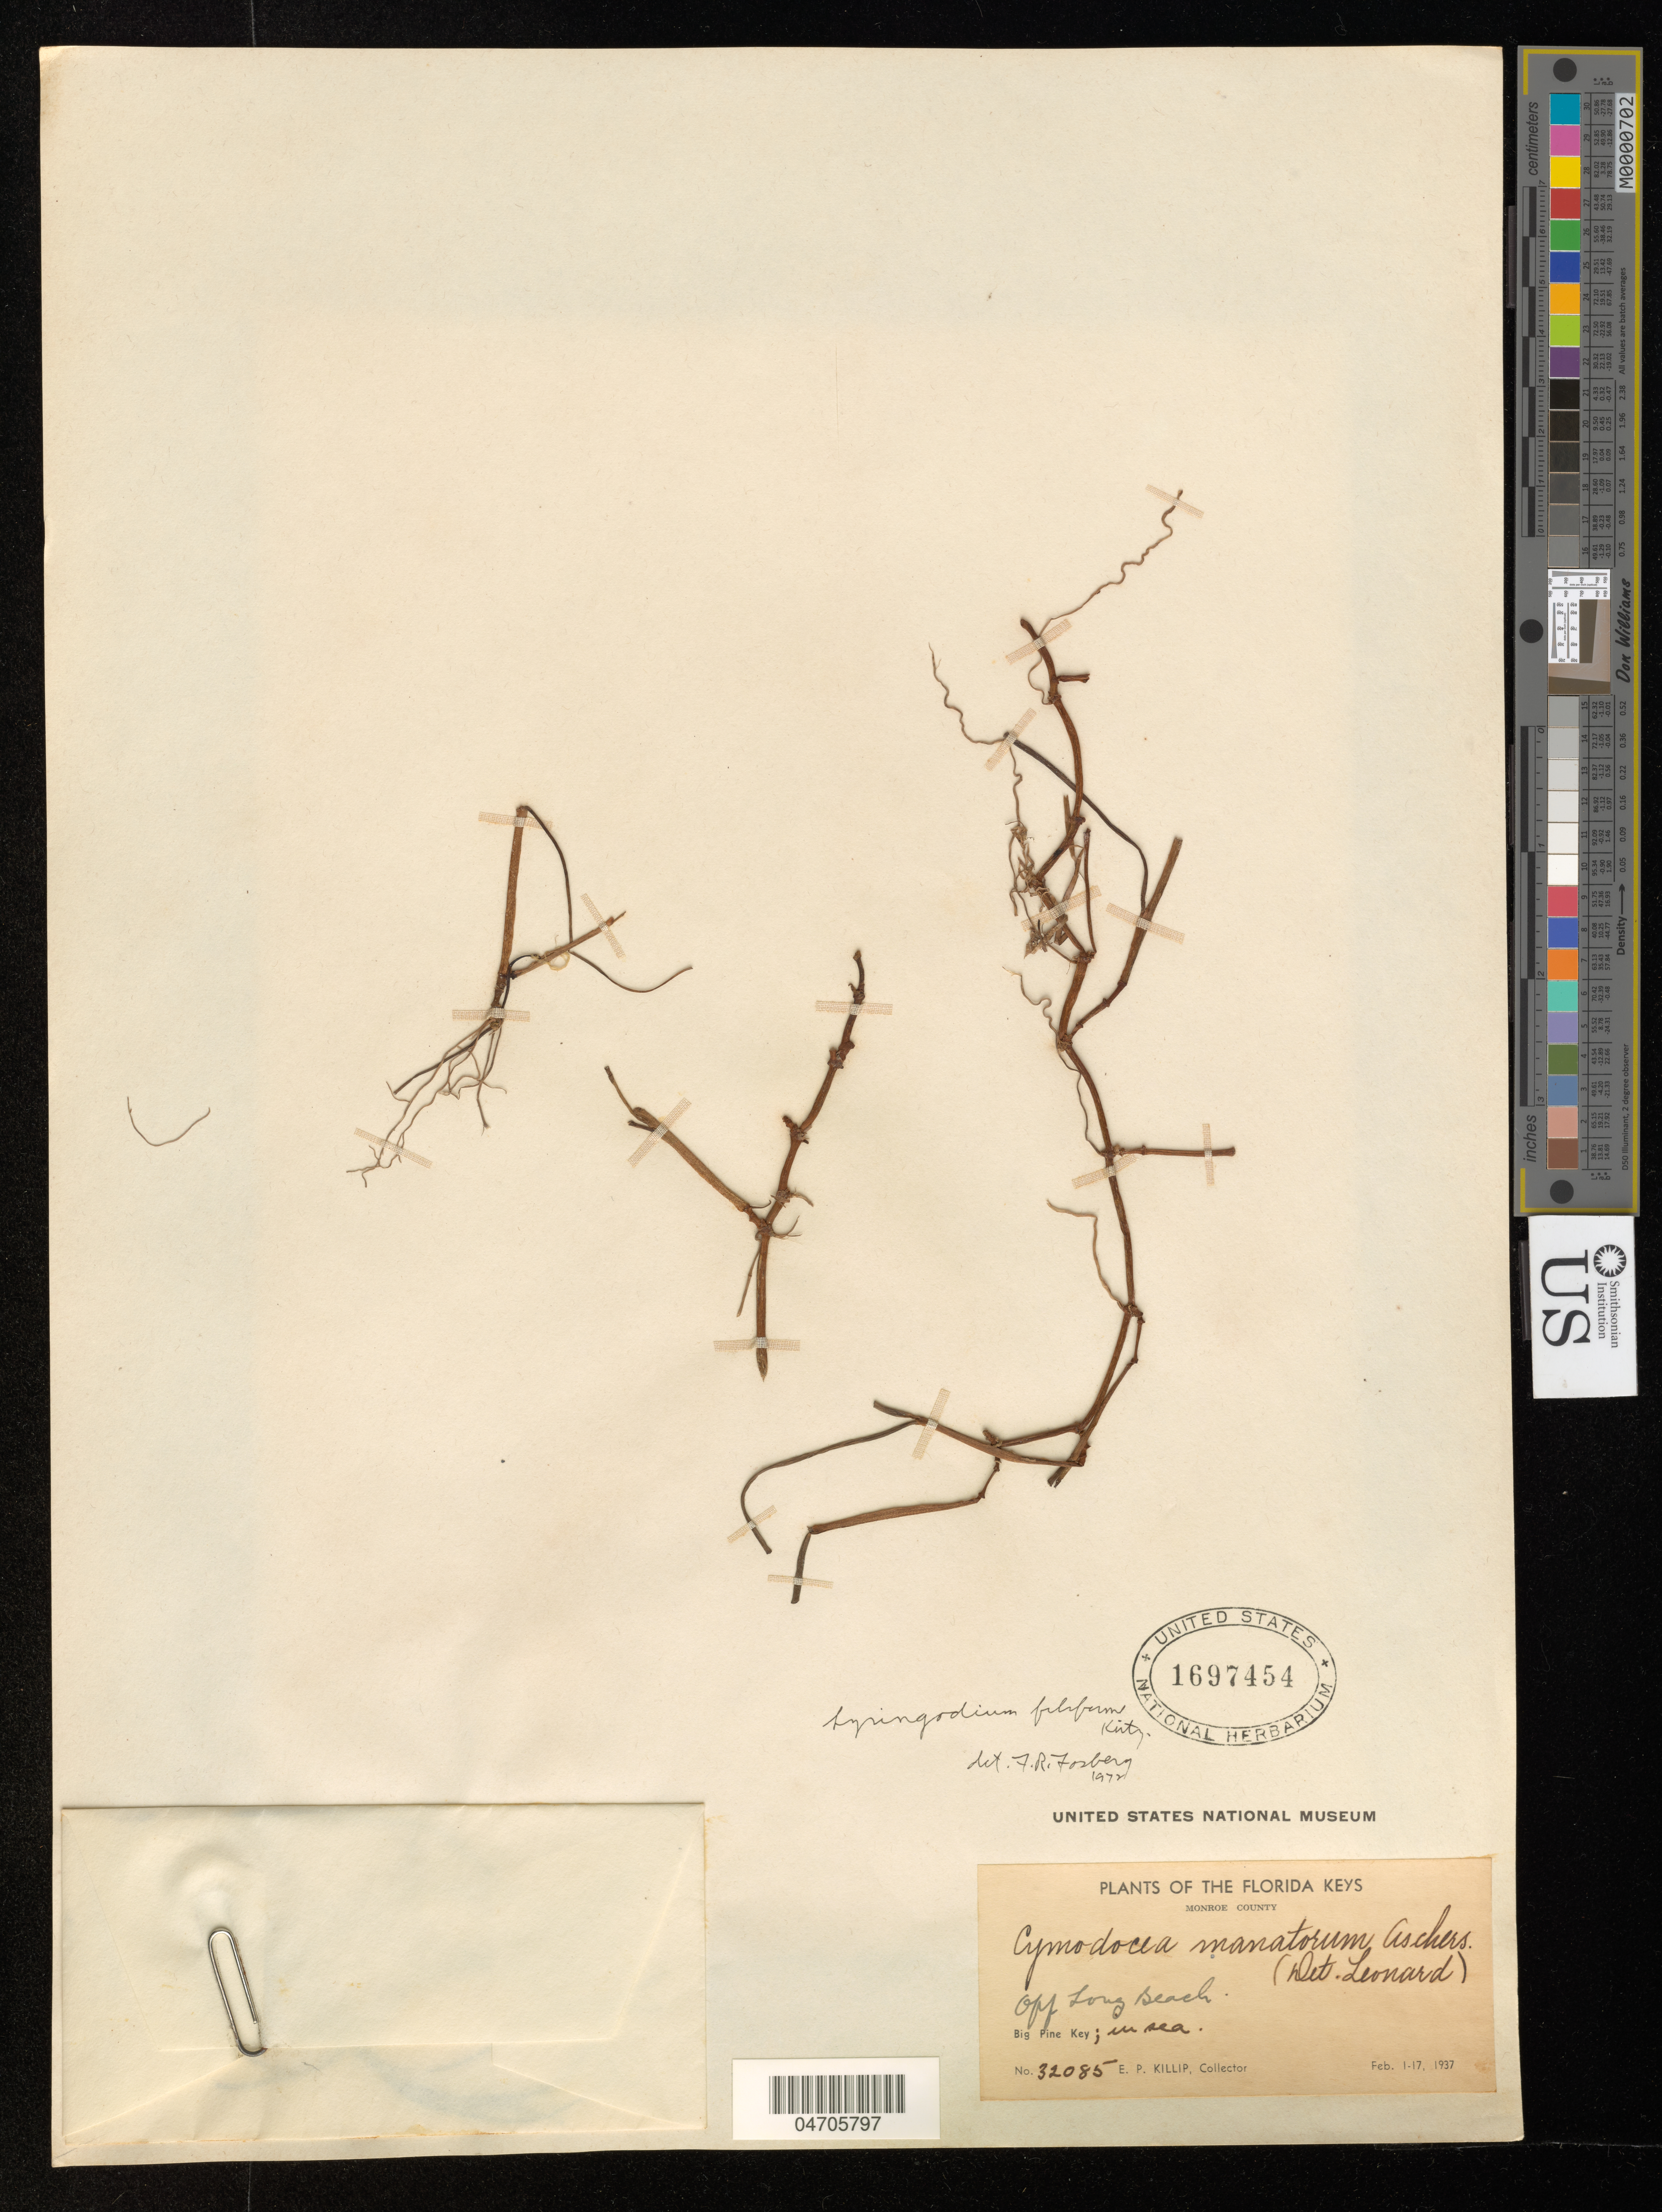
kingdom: Plantae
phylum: Tracheophyta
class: Liliopsida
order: Alismatales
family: Cymodoceaceae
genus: Syringodium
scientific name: Syringodium filiforme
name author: Kütz.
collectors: E. P. Killip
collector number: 32085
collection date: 1937-02-01/1937-02-17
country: United States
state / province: Florida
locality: The Florida Keys. Monroe County. Off Long Beach. Big Pine Key; in sea.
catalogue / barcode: US 1697454